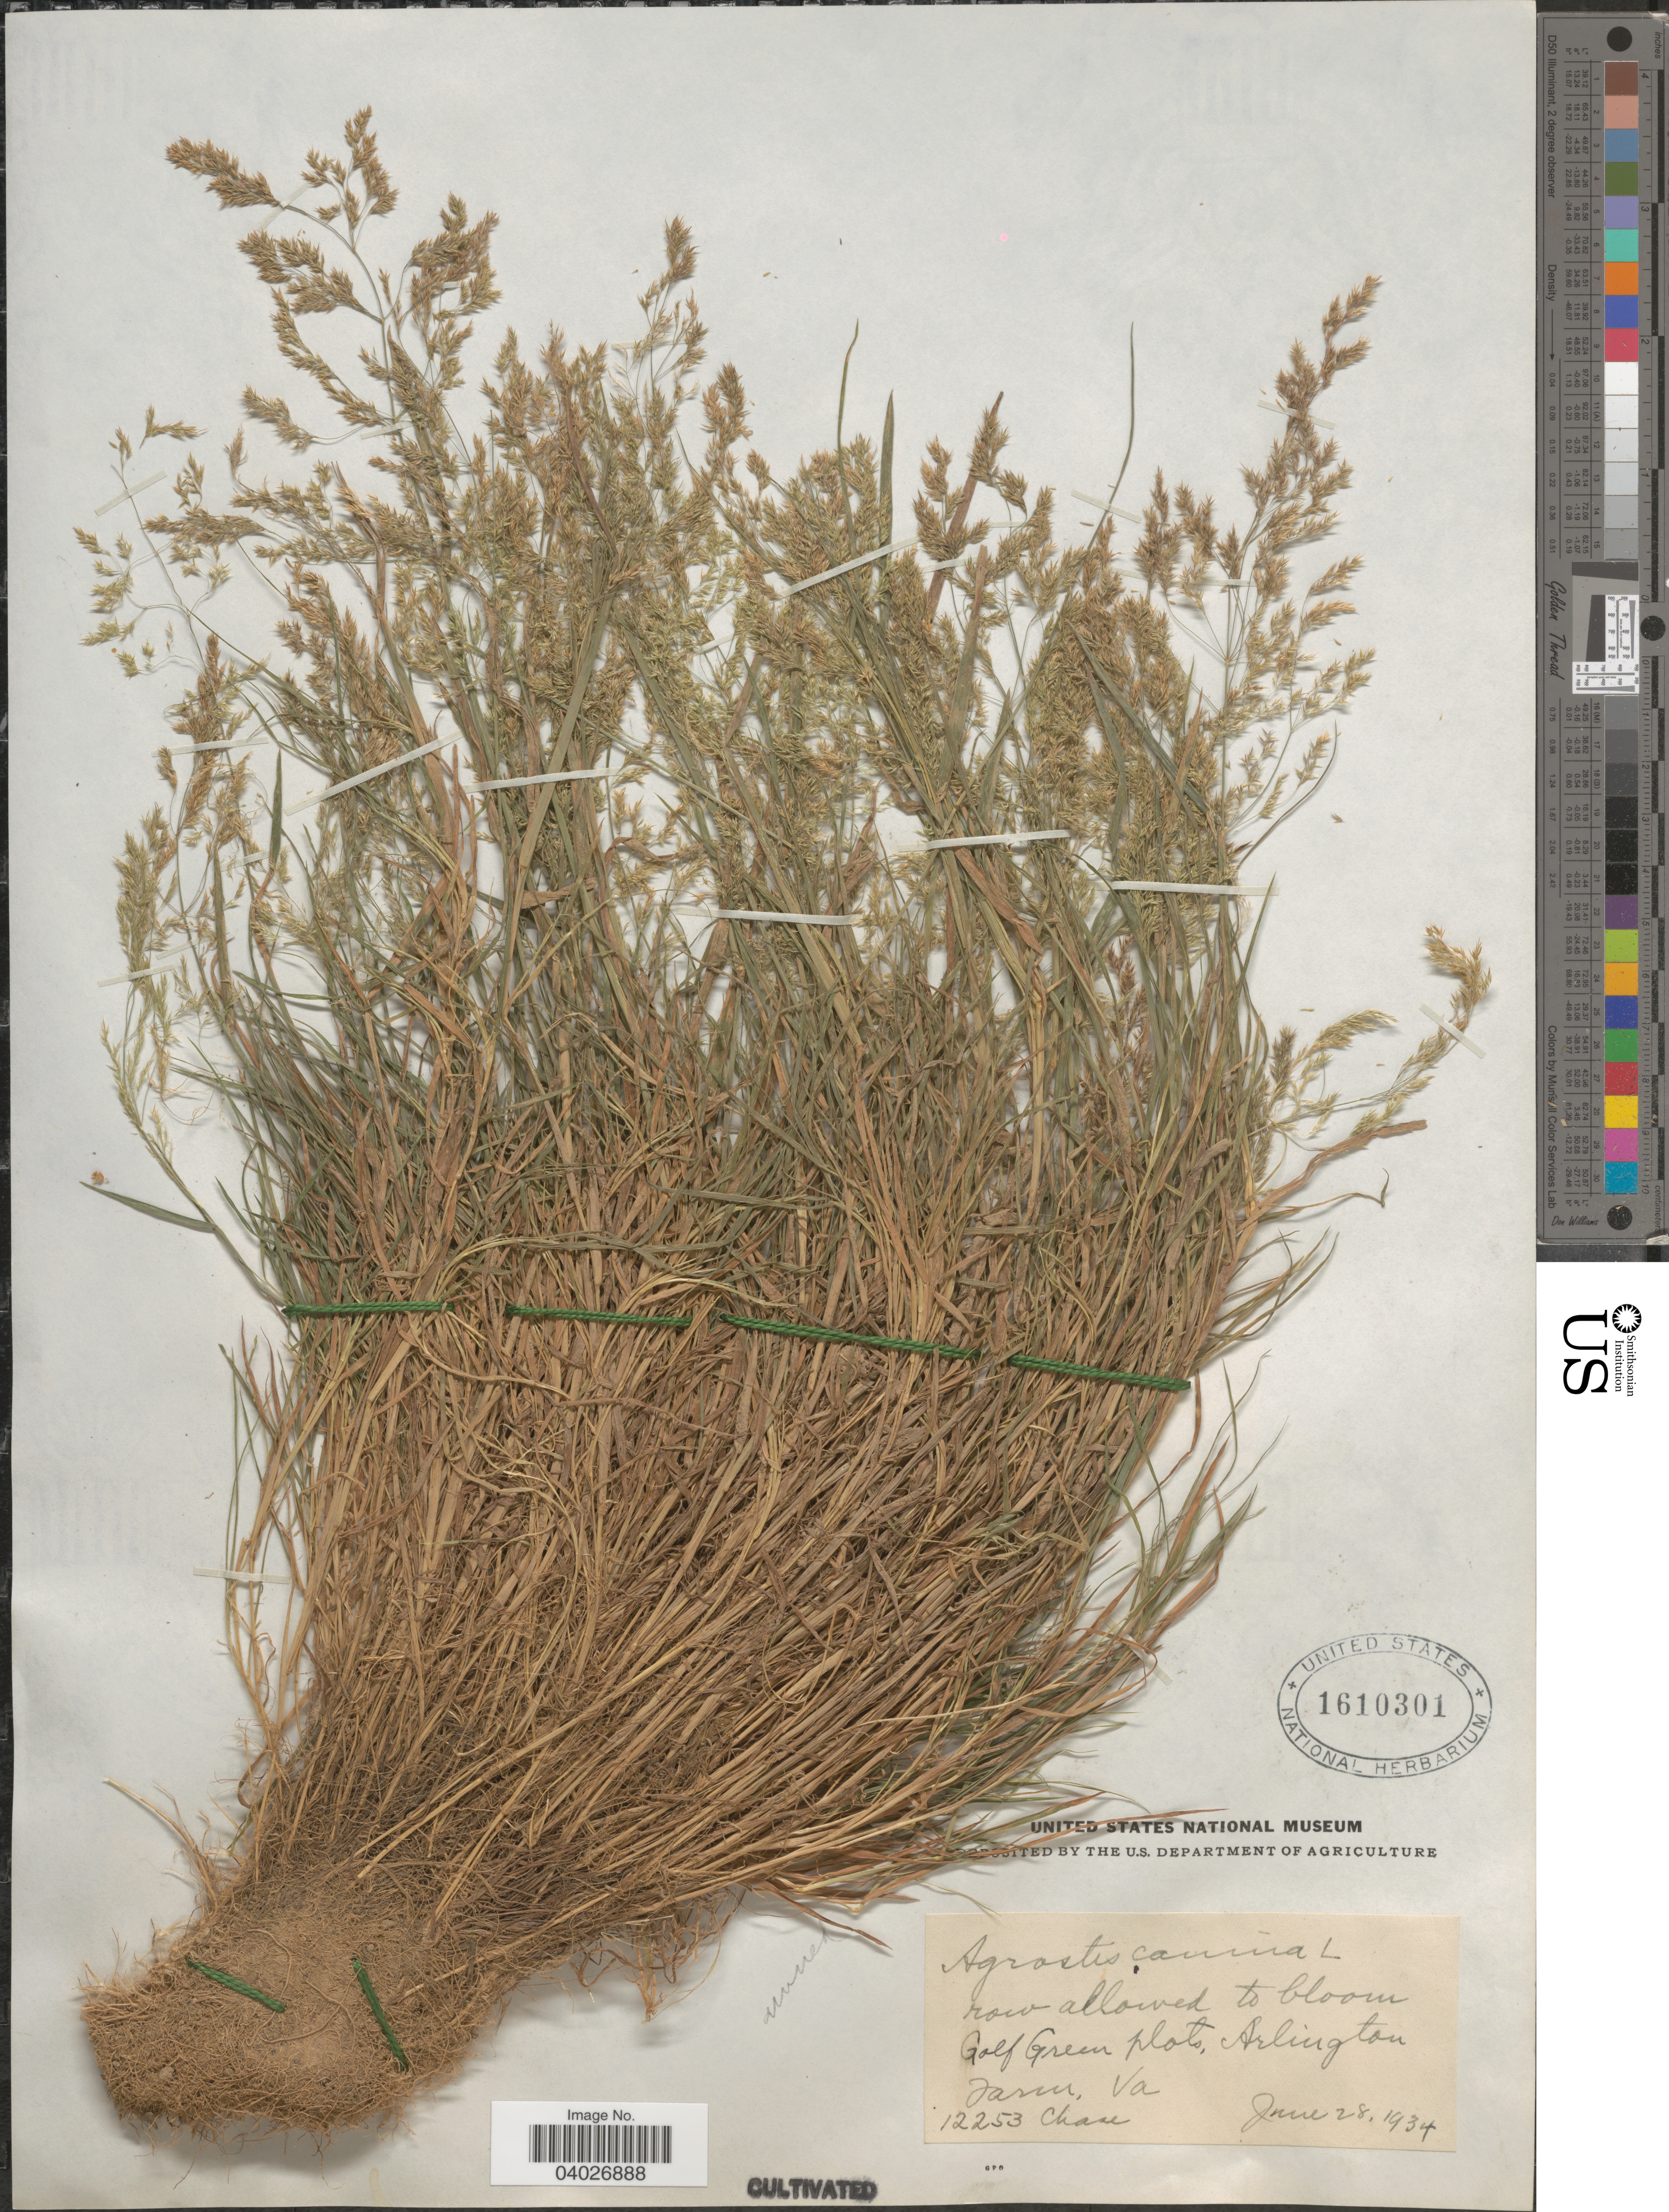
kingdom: Plantae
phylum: Tracheophyta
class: Liliopsida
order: Poales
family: Poaceae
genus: Agrostis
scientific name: Agrostis canina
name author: L.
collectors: Chase, --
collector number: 12253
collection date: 1934-06-28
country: United States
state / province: Virginia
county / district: Arlington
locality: Golf Green plots, Arlington Farm.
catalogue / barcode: US 1610301